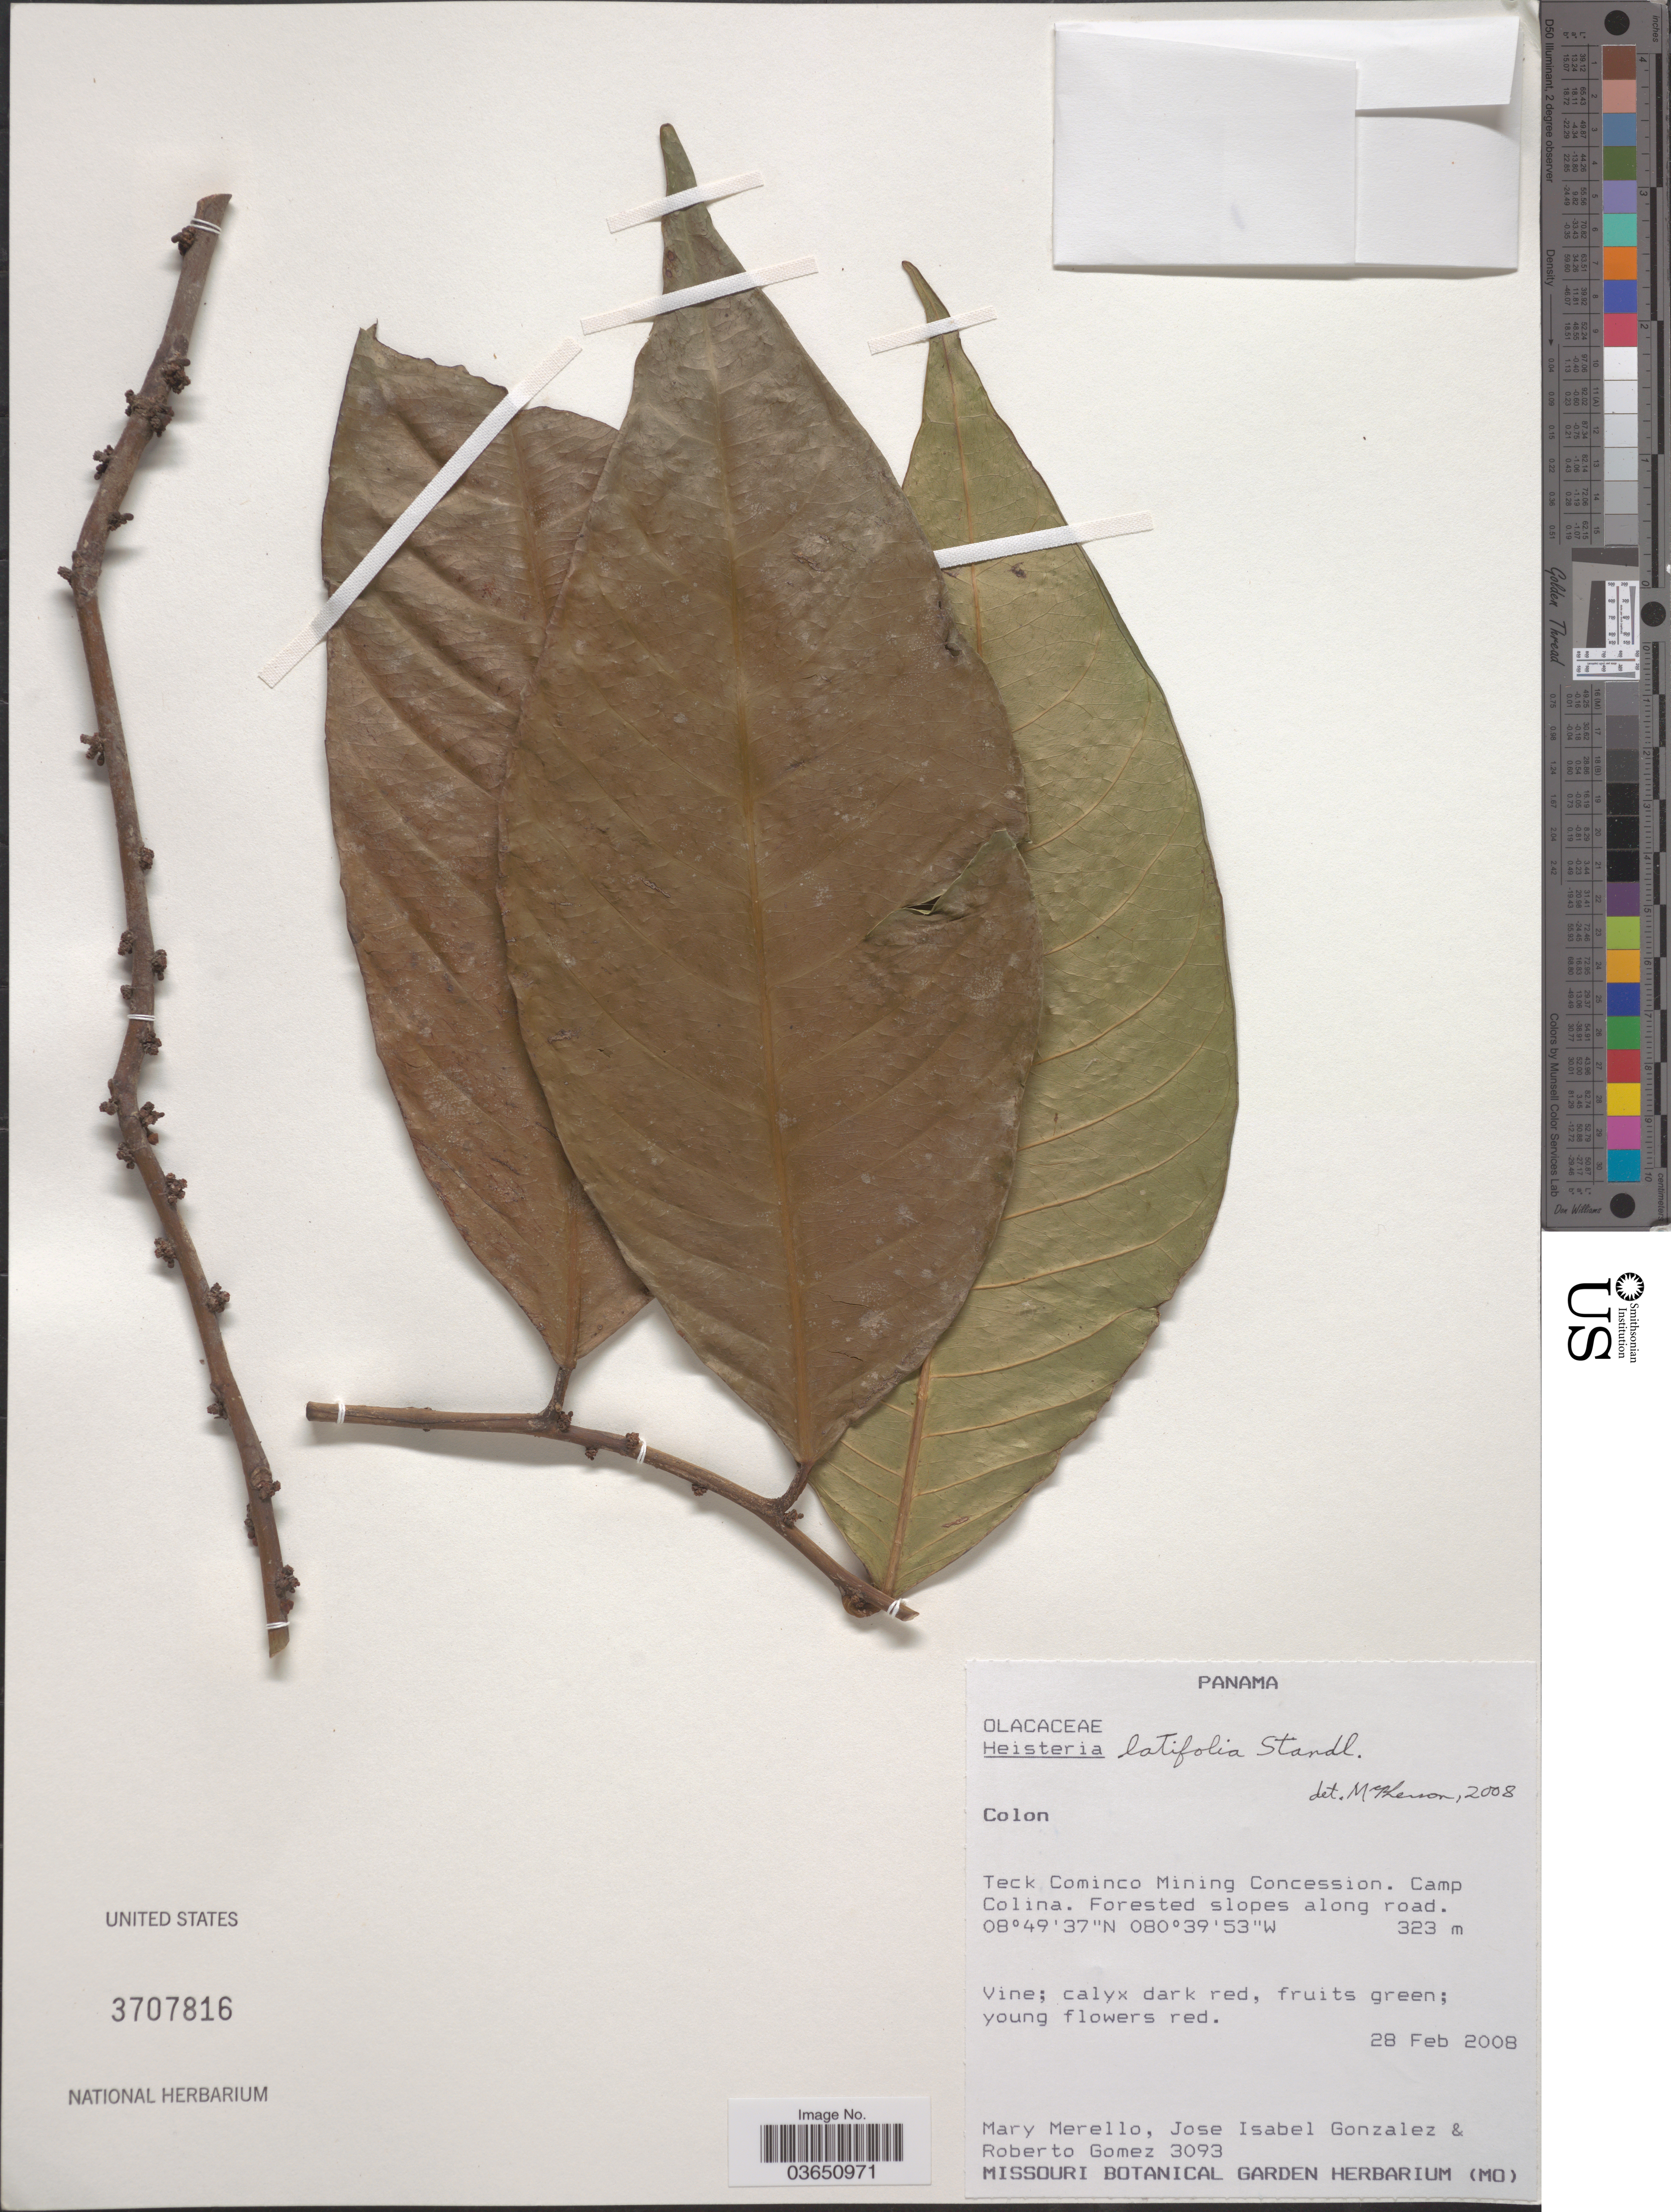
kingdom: Plantae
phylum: Tracheophyta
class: Magnoliopsida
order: Santalales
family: Erythropalaceae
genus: Heisteria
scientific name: Heisteria latifolia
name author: Standl.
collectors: M. Merello, J. Isabel Gonzalez & R. Gomez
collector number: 3093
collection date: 2008-02-28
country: Panama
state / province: Colón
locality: Teck Cominco Mining Concession. Camp Colina.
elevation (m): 323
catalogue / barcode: US 3707816